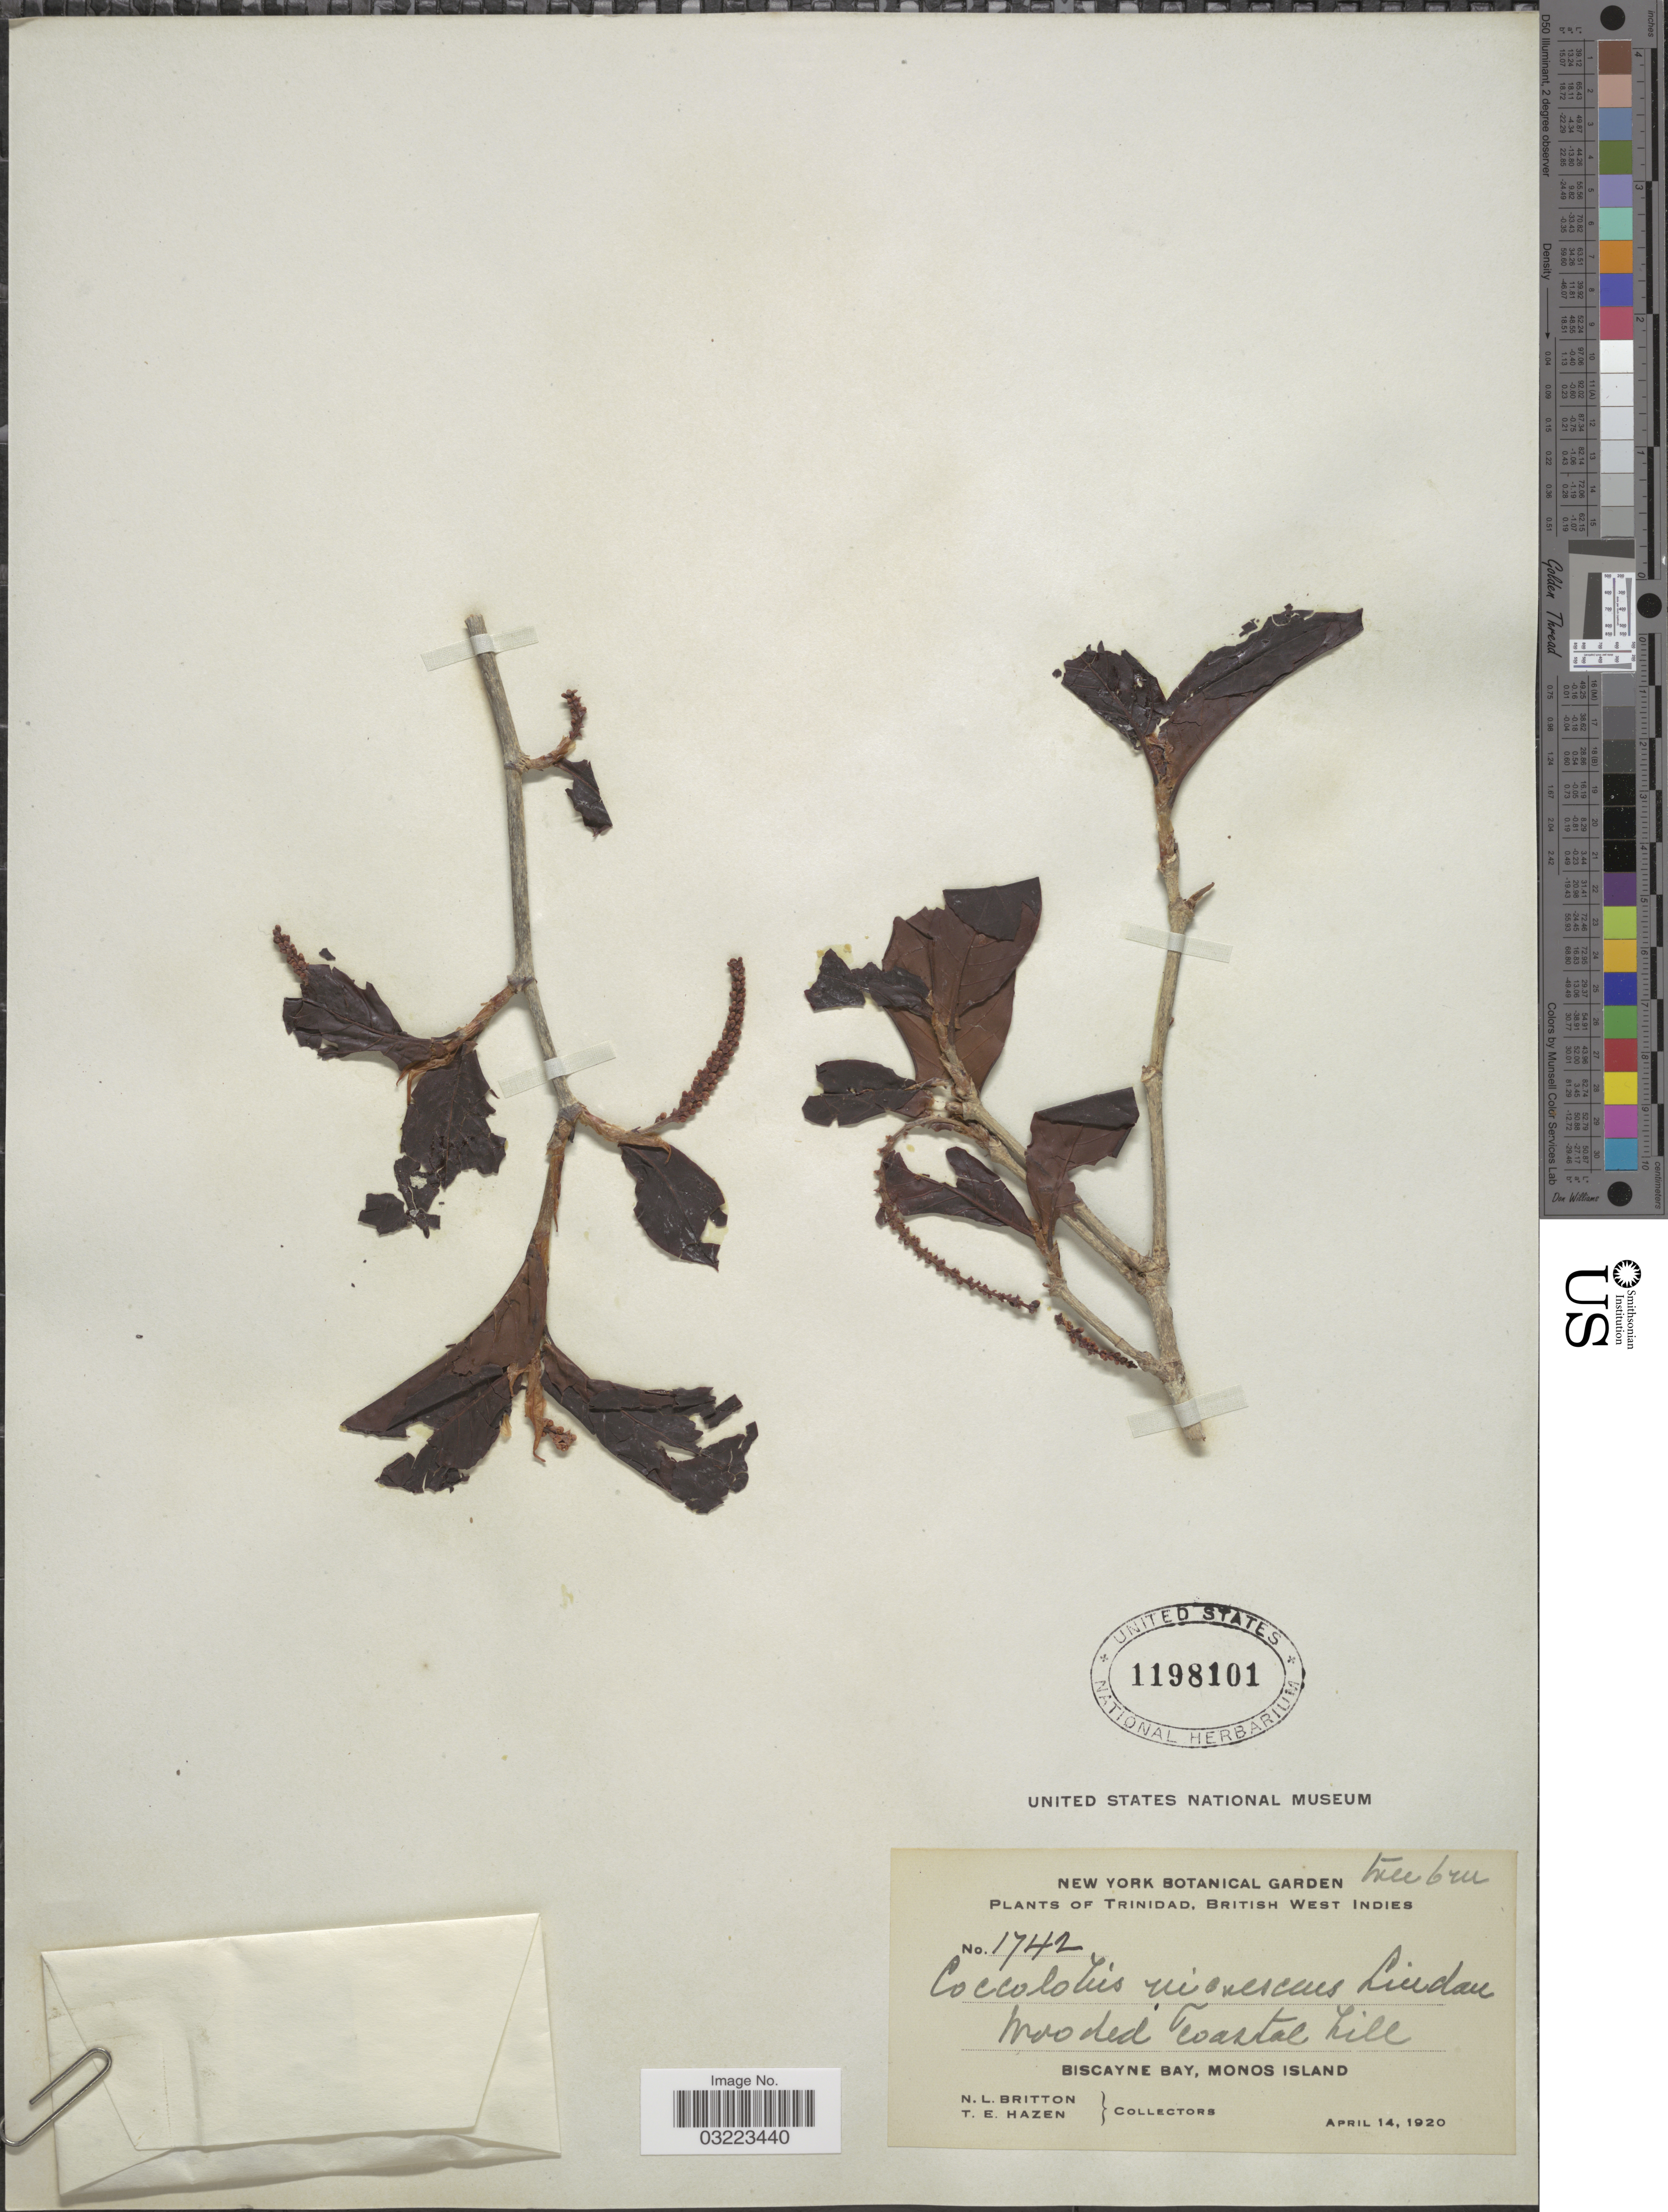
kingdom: Plantae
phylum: Tracheophyta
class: Magnoliopsida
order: Caryophyllales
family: Polygonaceae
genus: Coccoloba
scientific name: Coccoloba nigrescens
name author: Lindau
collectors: N. Britton & T. E. Hazen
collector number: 1742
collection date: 1920-04-14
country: Trinidad and Tobago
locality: Trinidad, British West Indies, Biscayne Bay, Monos Island.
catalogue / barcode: US 1198101